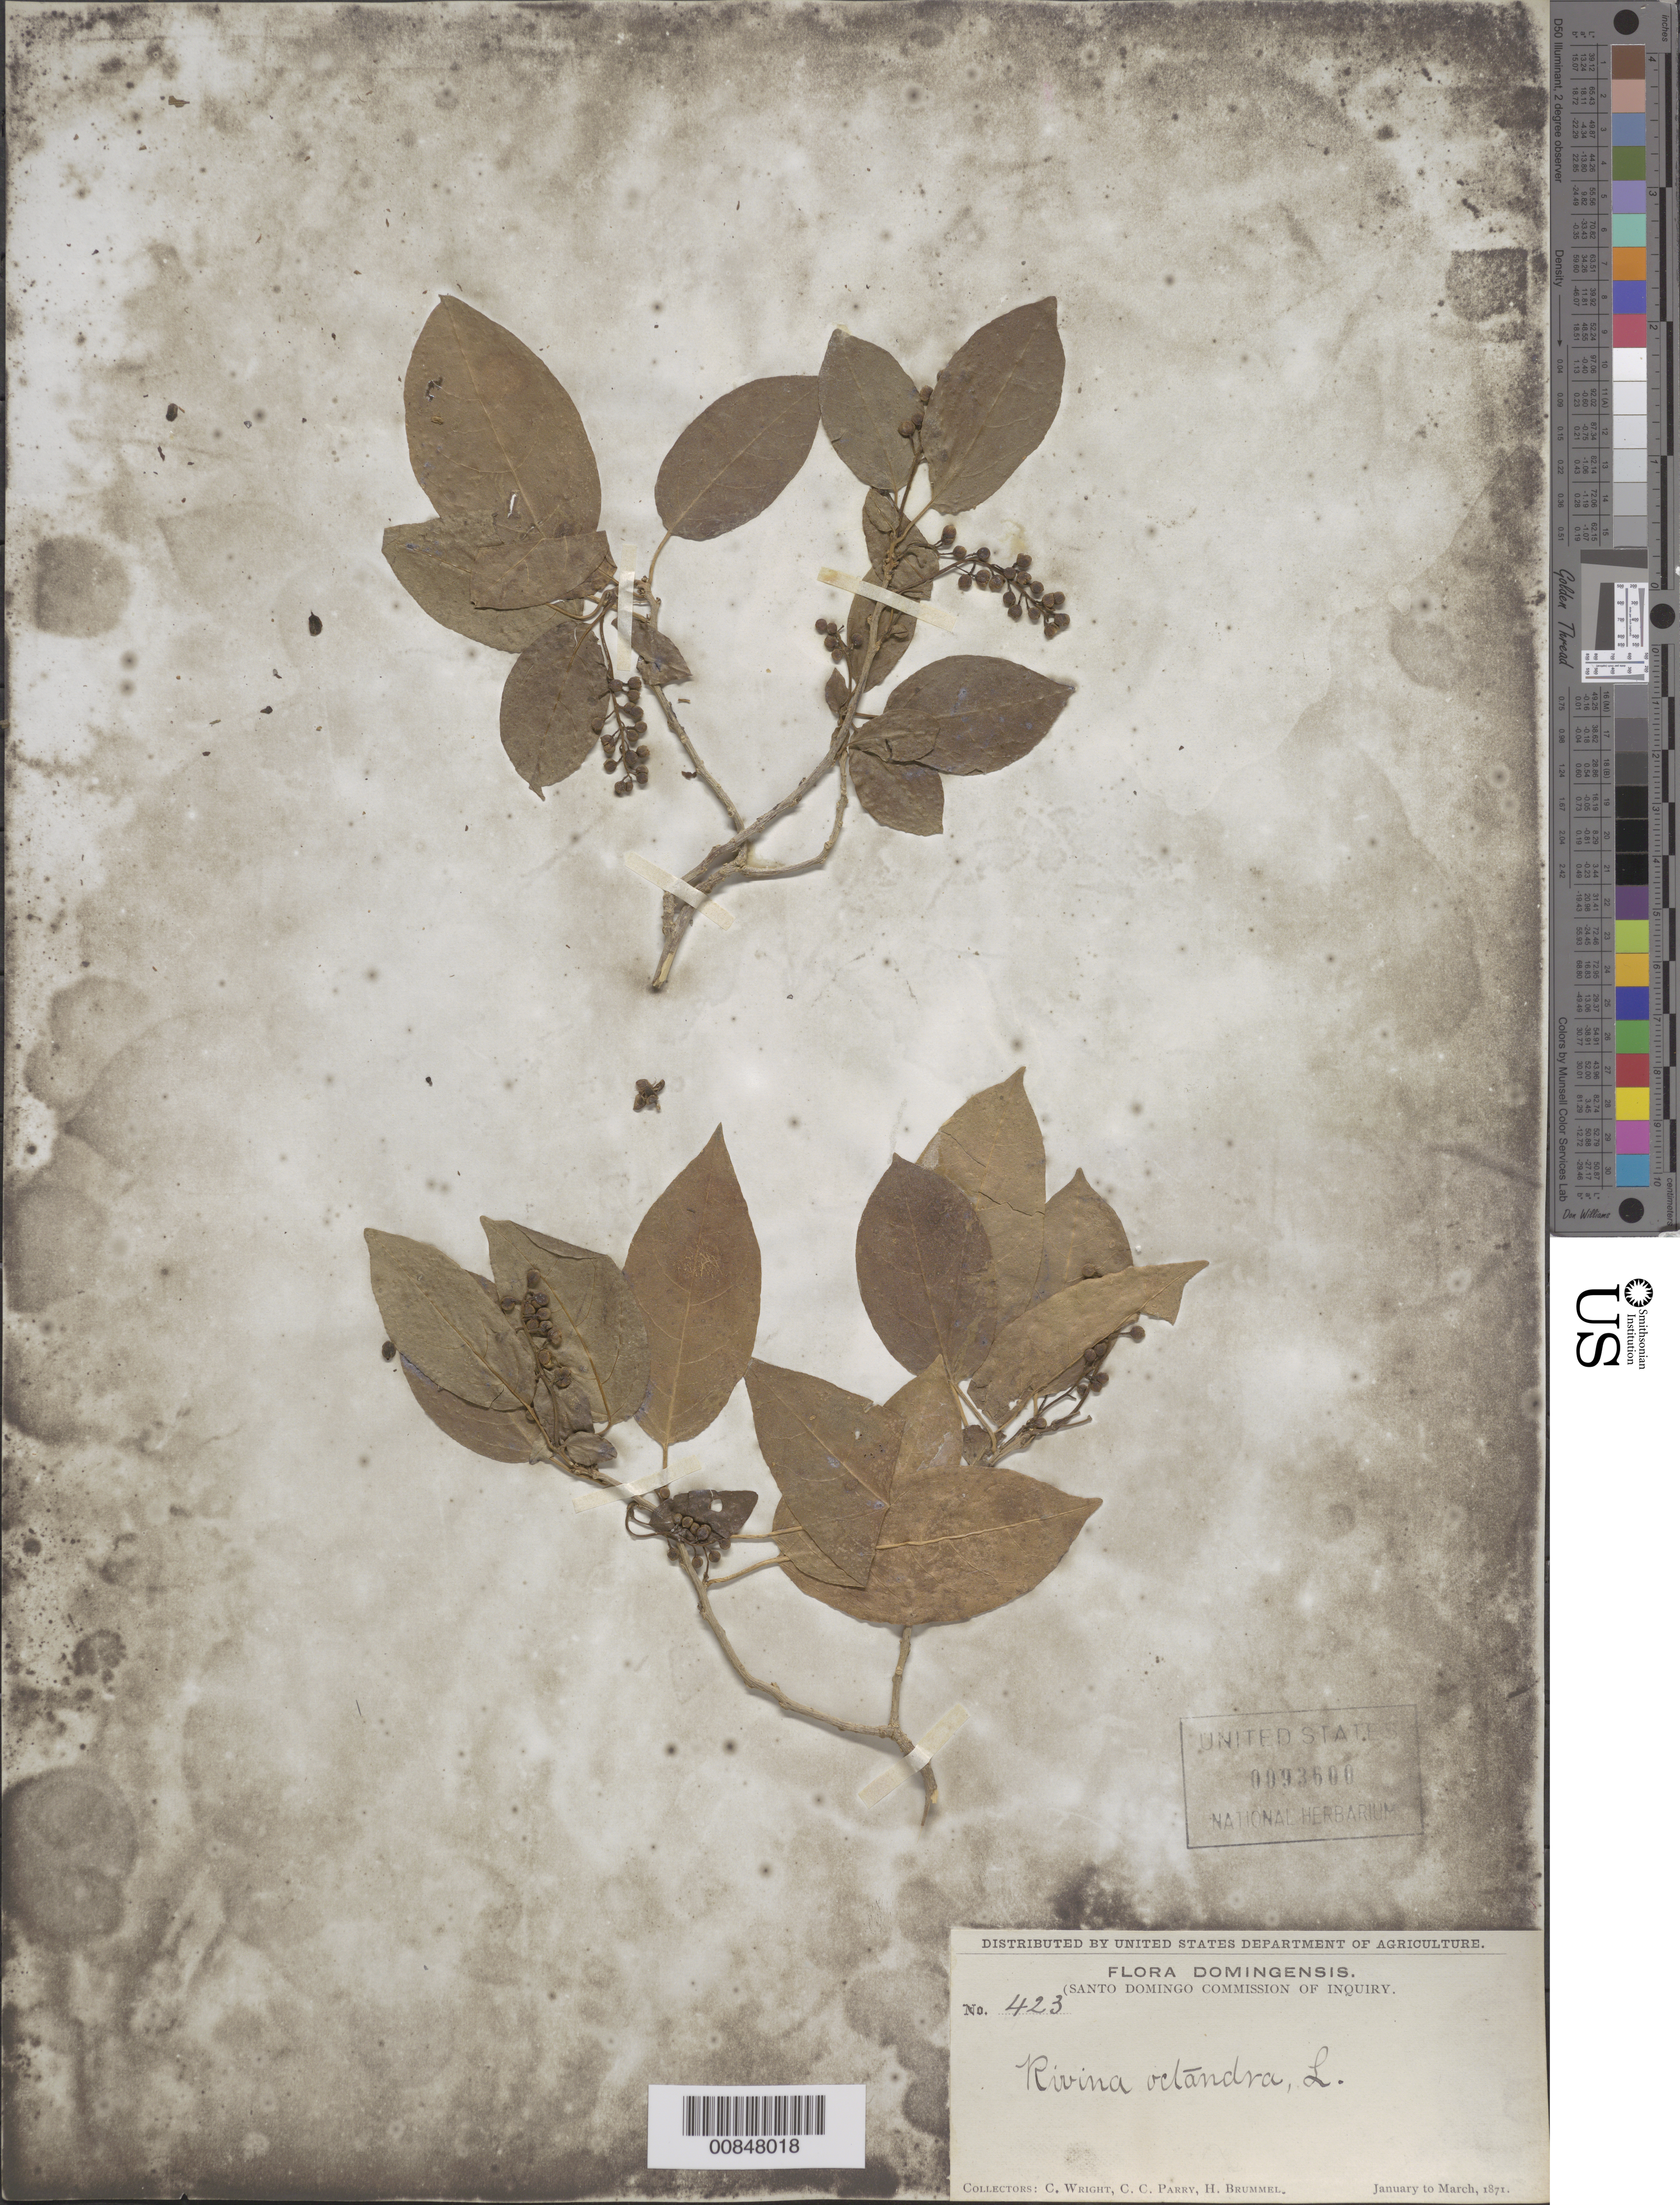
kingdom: Plantae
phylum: Tracheophyta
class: Magnoliopsida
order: Caryophyllales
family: Phytolaccaceae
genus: Trichostigma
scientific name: Trichostigma octandrum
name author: (L.) H. Walter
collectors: C. Wright, C. C. Parry & H. Brummel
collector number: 423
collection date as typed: Jan 1871 to -- Mar 1871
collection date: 1871-01/1871-03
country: Dominican Republic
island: Hispaniola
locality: Dominican Republic.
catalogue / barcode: US 93600